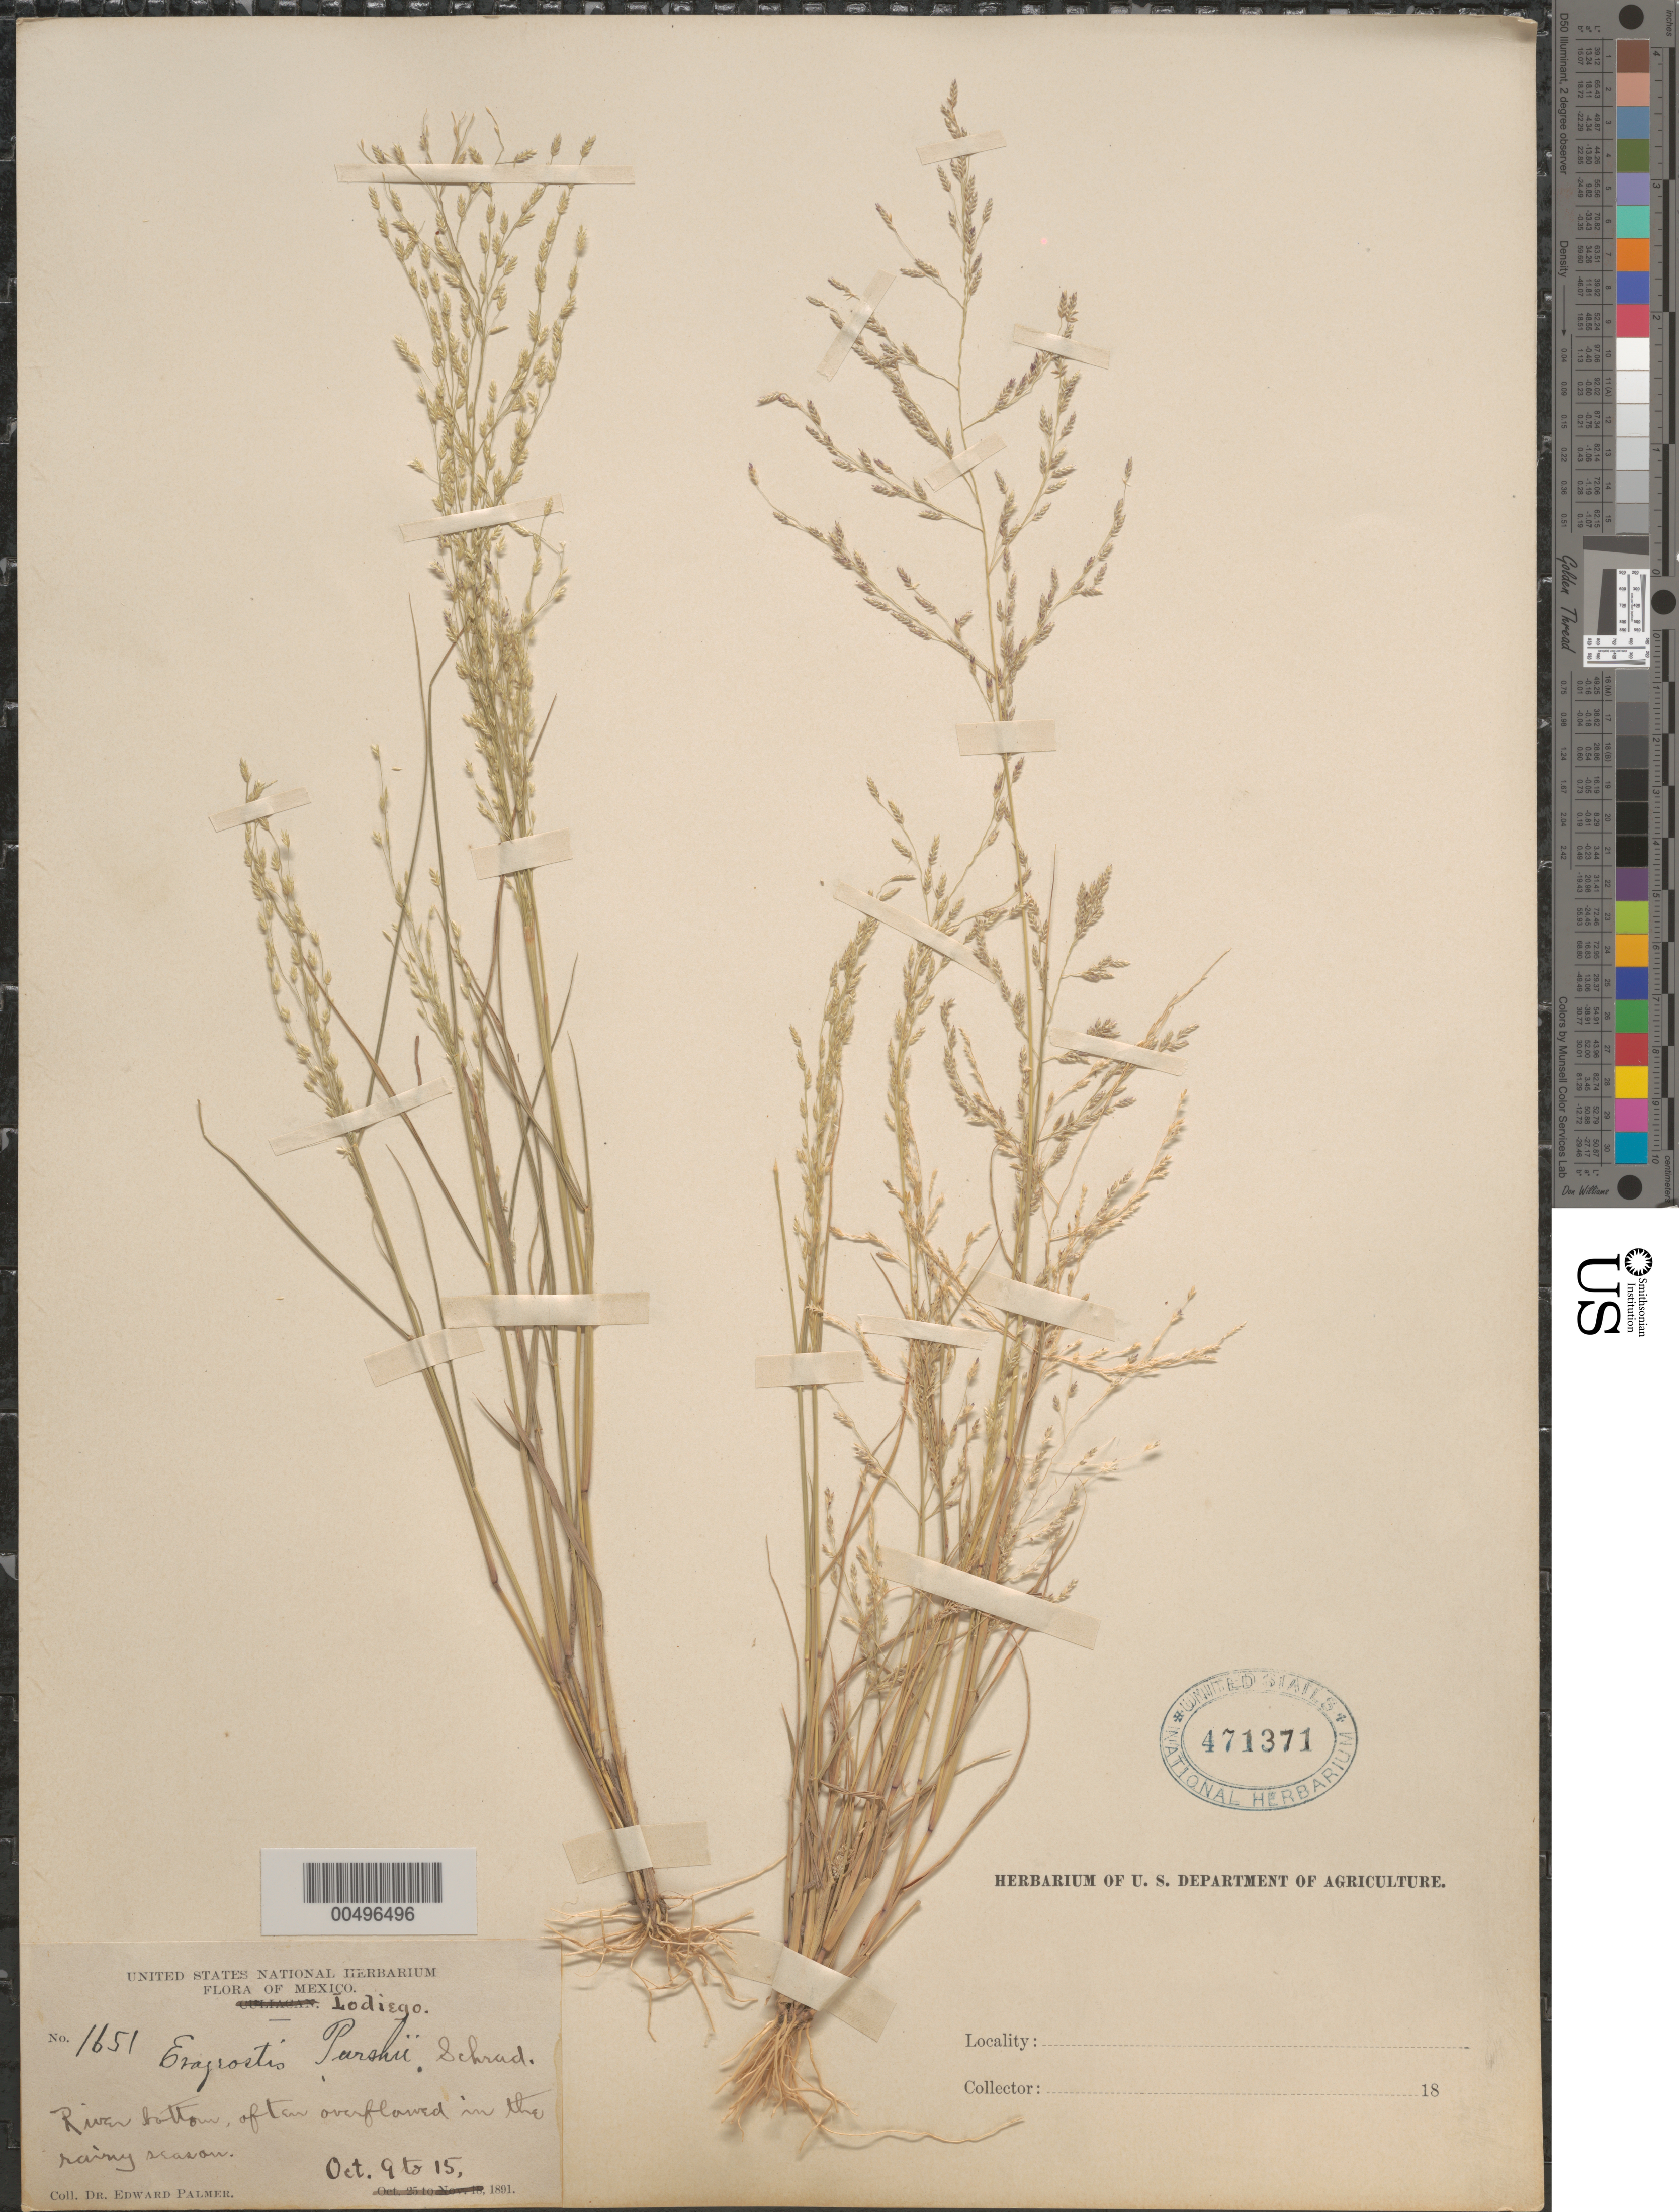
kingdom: Plantae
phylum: Tracheophyta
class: Liliopsida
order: Poales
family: Poaceae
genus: Eragrostis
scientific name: Eragrostis pectinacea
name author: (Michx.) Nees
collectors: E. Palmer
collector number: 1651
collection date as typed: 9 Oct 1891 to 15 Oct 1891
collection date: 1891-10-09/1891-10-15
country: Mexico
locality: Lodiego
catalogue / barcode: US 471371